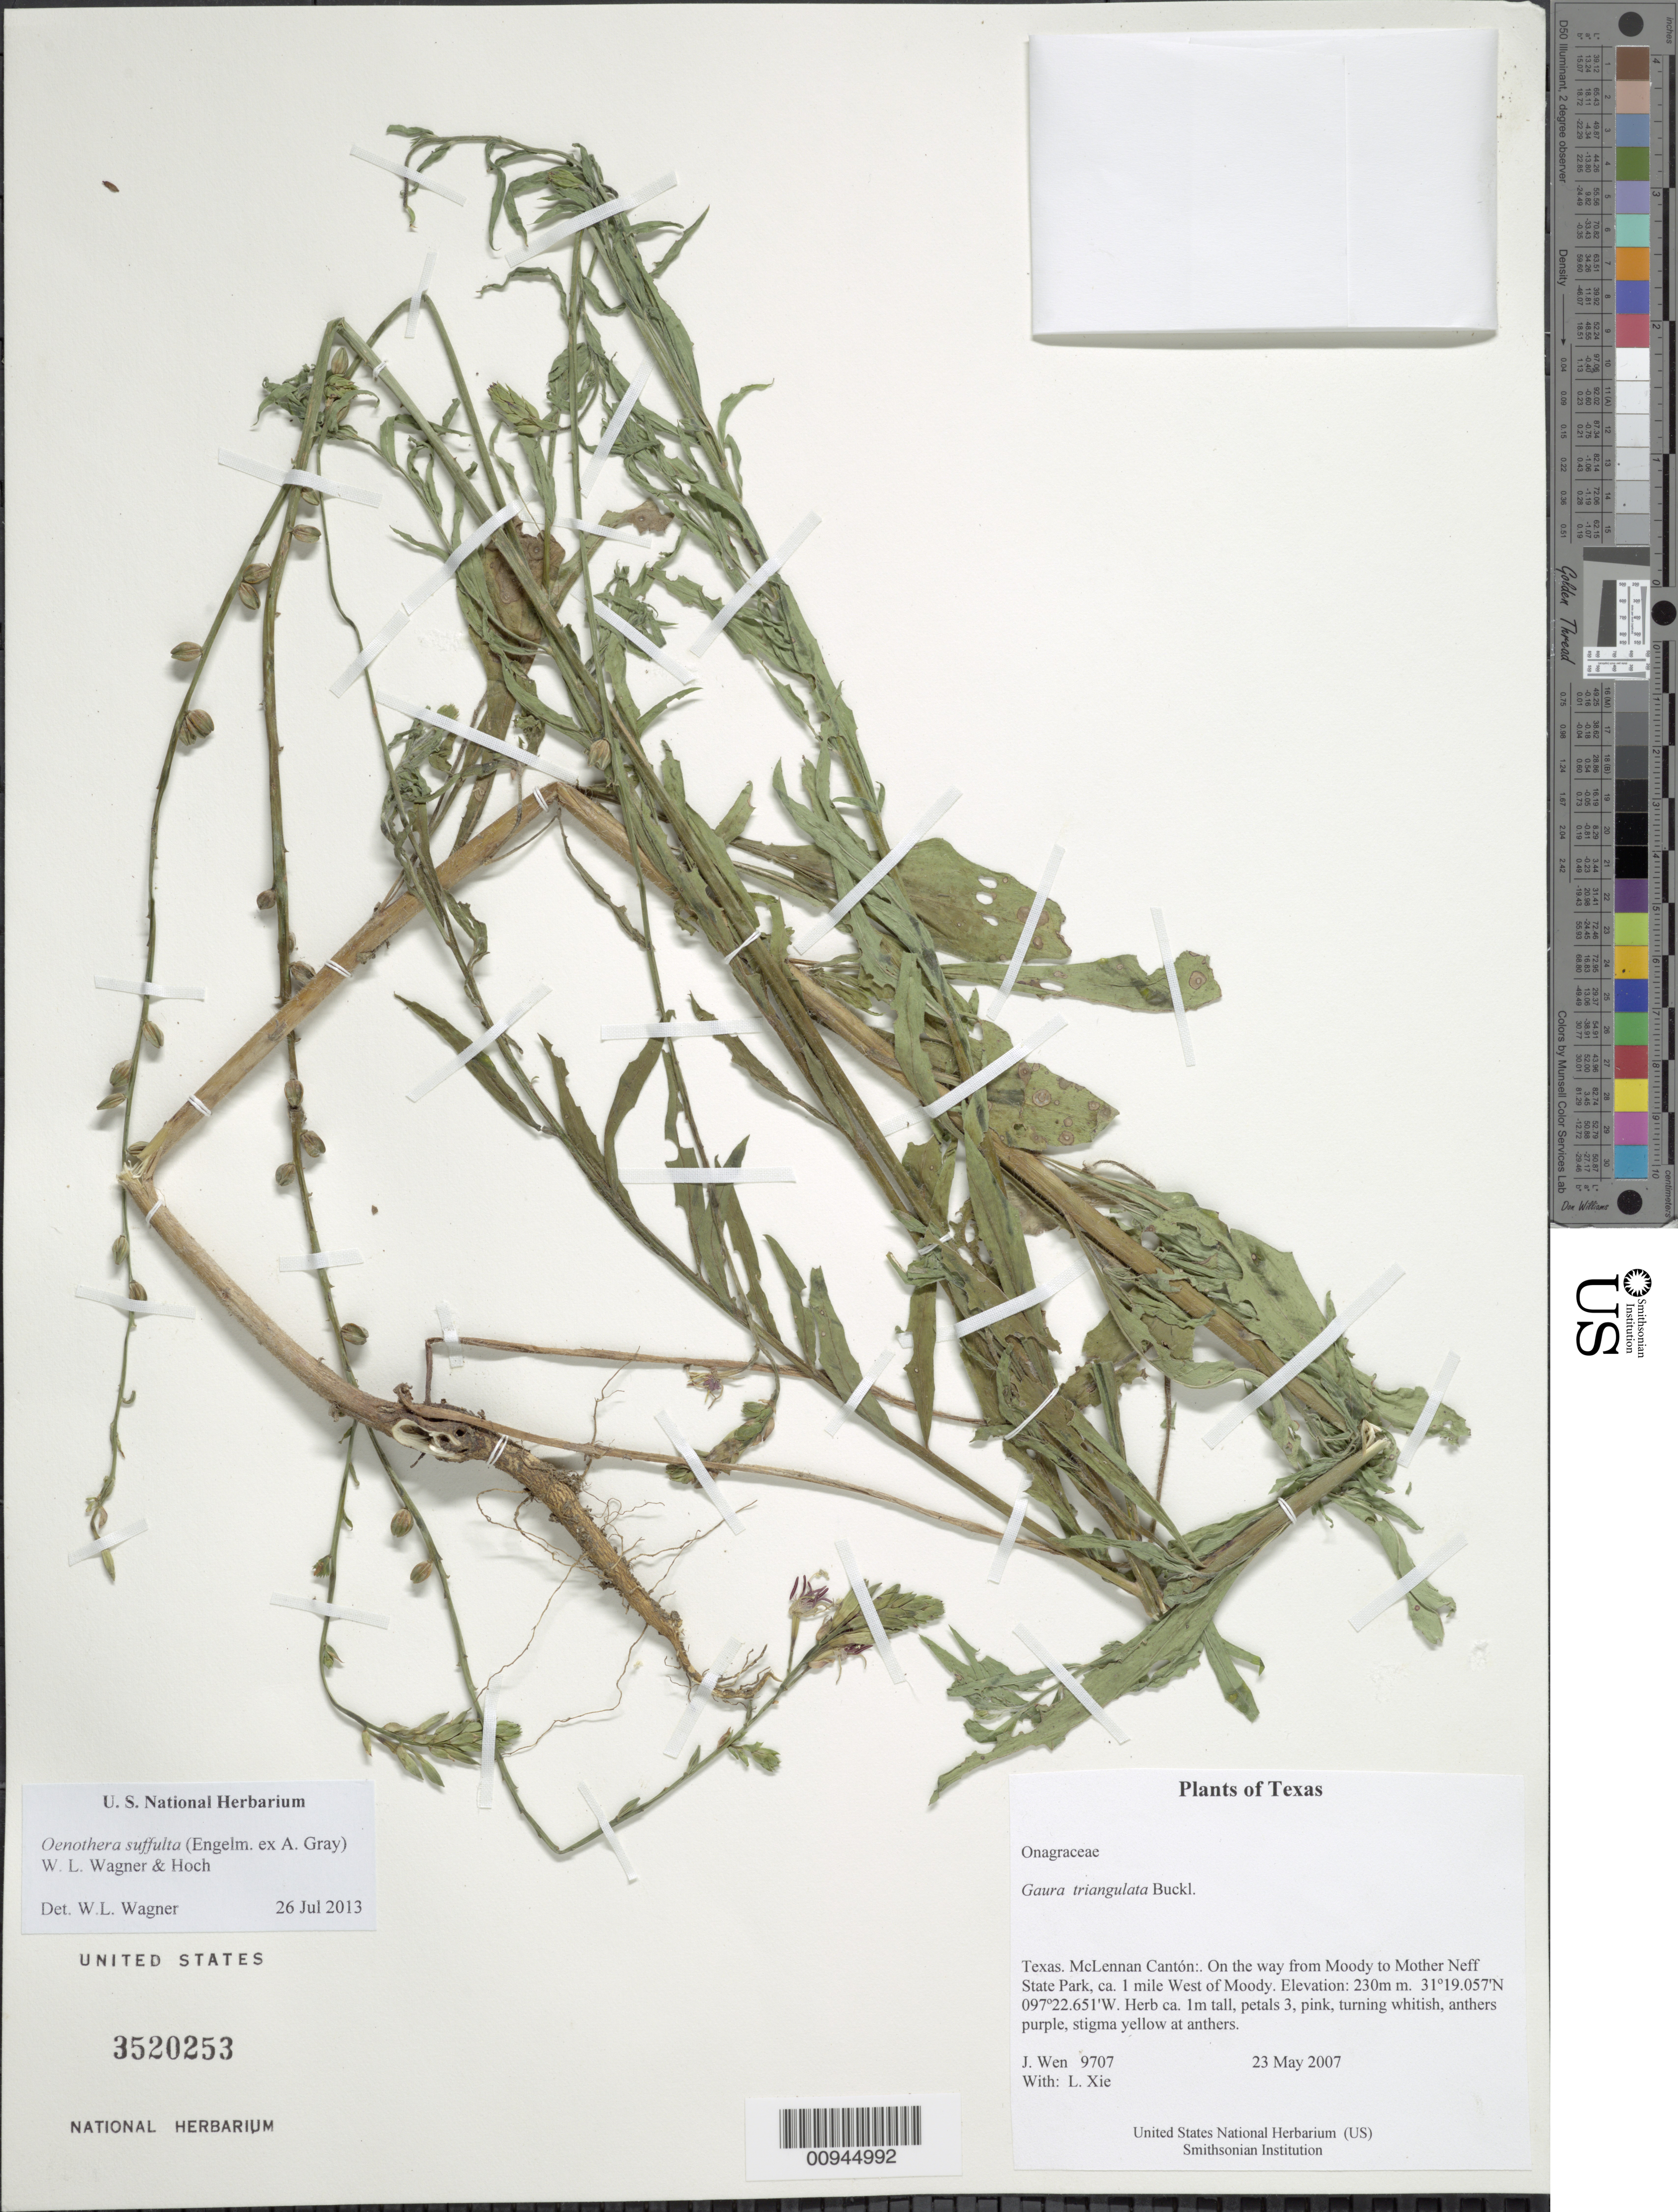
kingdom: Plantae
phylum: Tracheophyta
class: Magnoliopsida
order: Myrtales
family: Onagraceae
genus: Oenothera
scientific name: Oenothera suffulta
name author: (Engelm. ex A. Gray) W.L. Wagner & Hoch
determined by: Wagner, W. L., (BOT), Smithsonian Institution - National Museum of Natural History (UNITED STATES)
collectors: J. Wen & L. Xie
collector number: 9707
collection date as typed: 23 May 2007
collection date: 2007-05-23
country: United States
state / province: Texas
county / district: McLennan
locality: On the way from Moody to Mother Neff State Park, ca. 1 mile West of Moody.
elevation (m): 230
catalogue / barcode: US 3520253